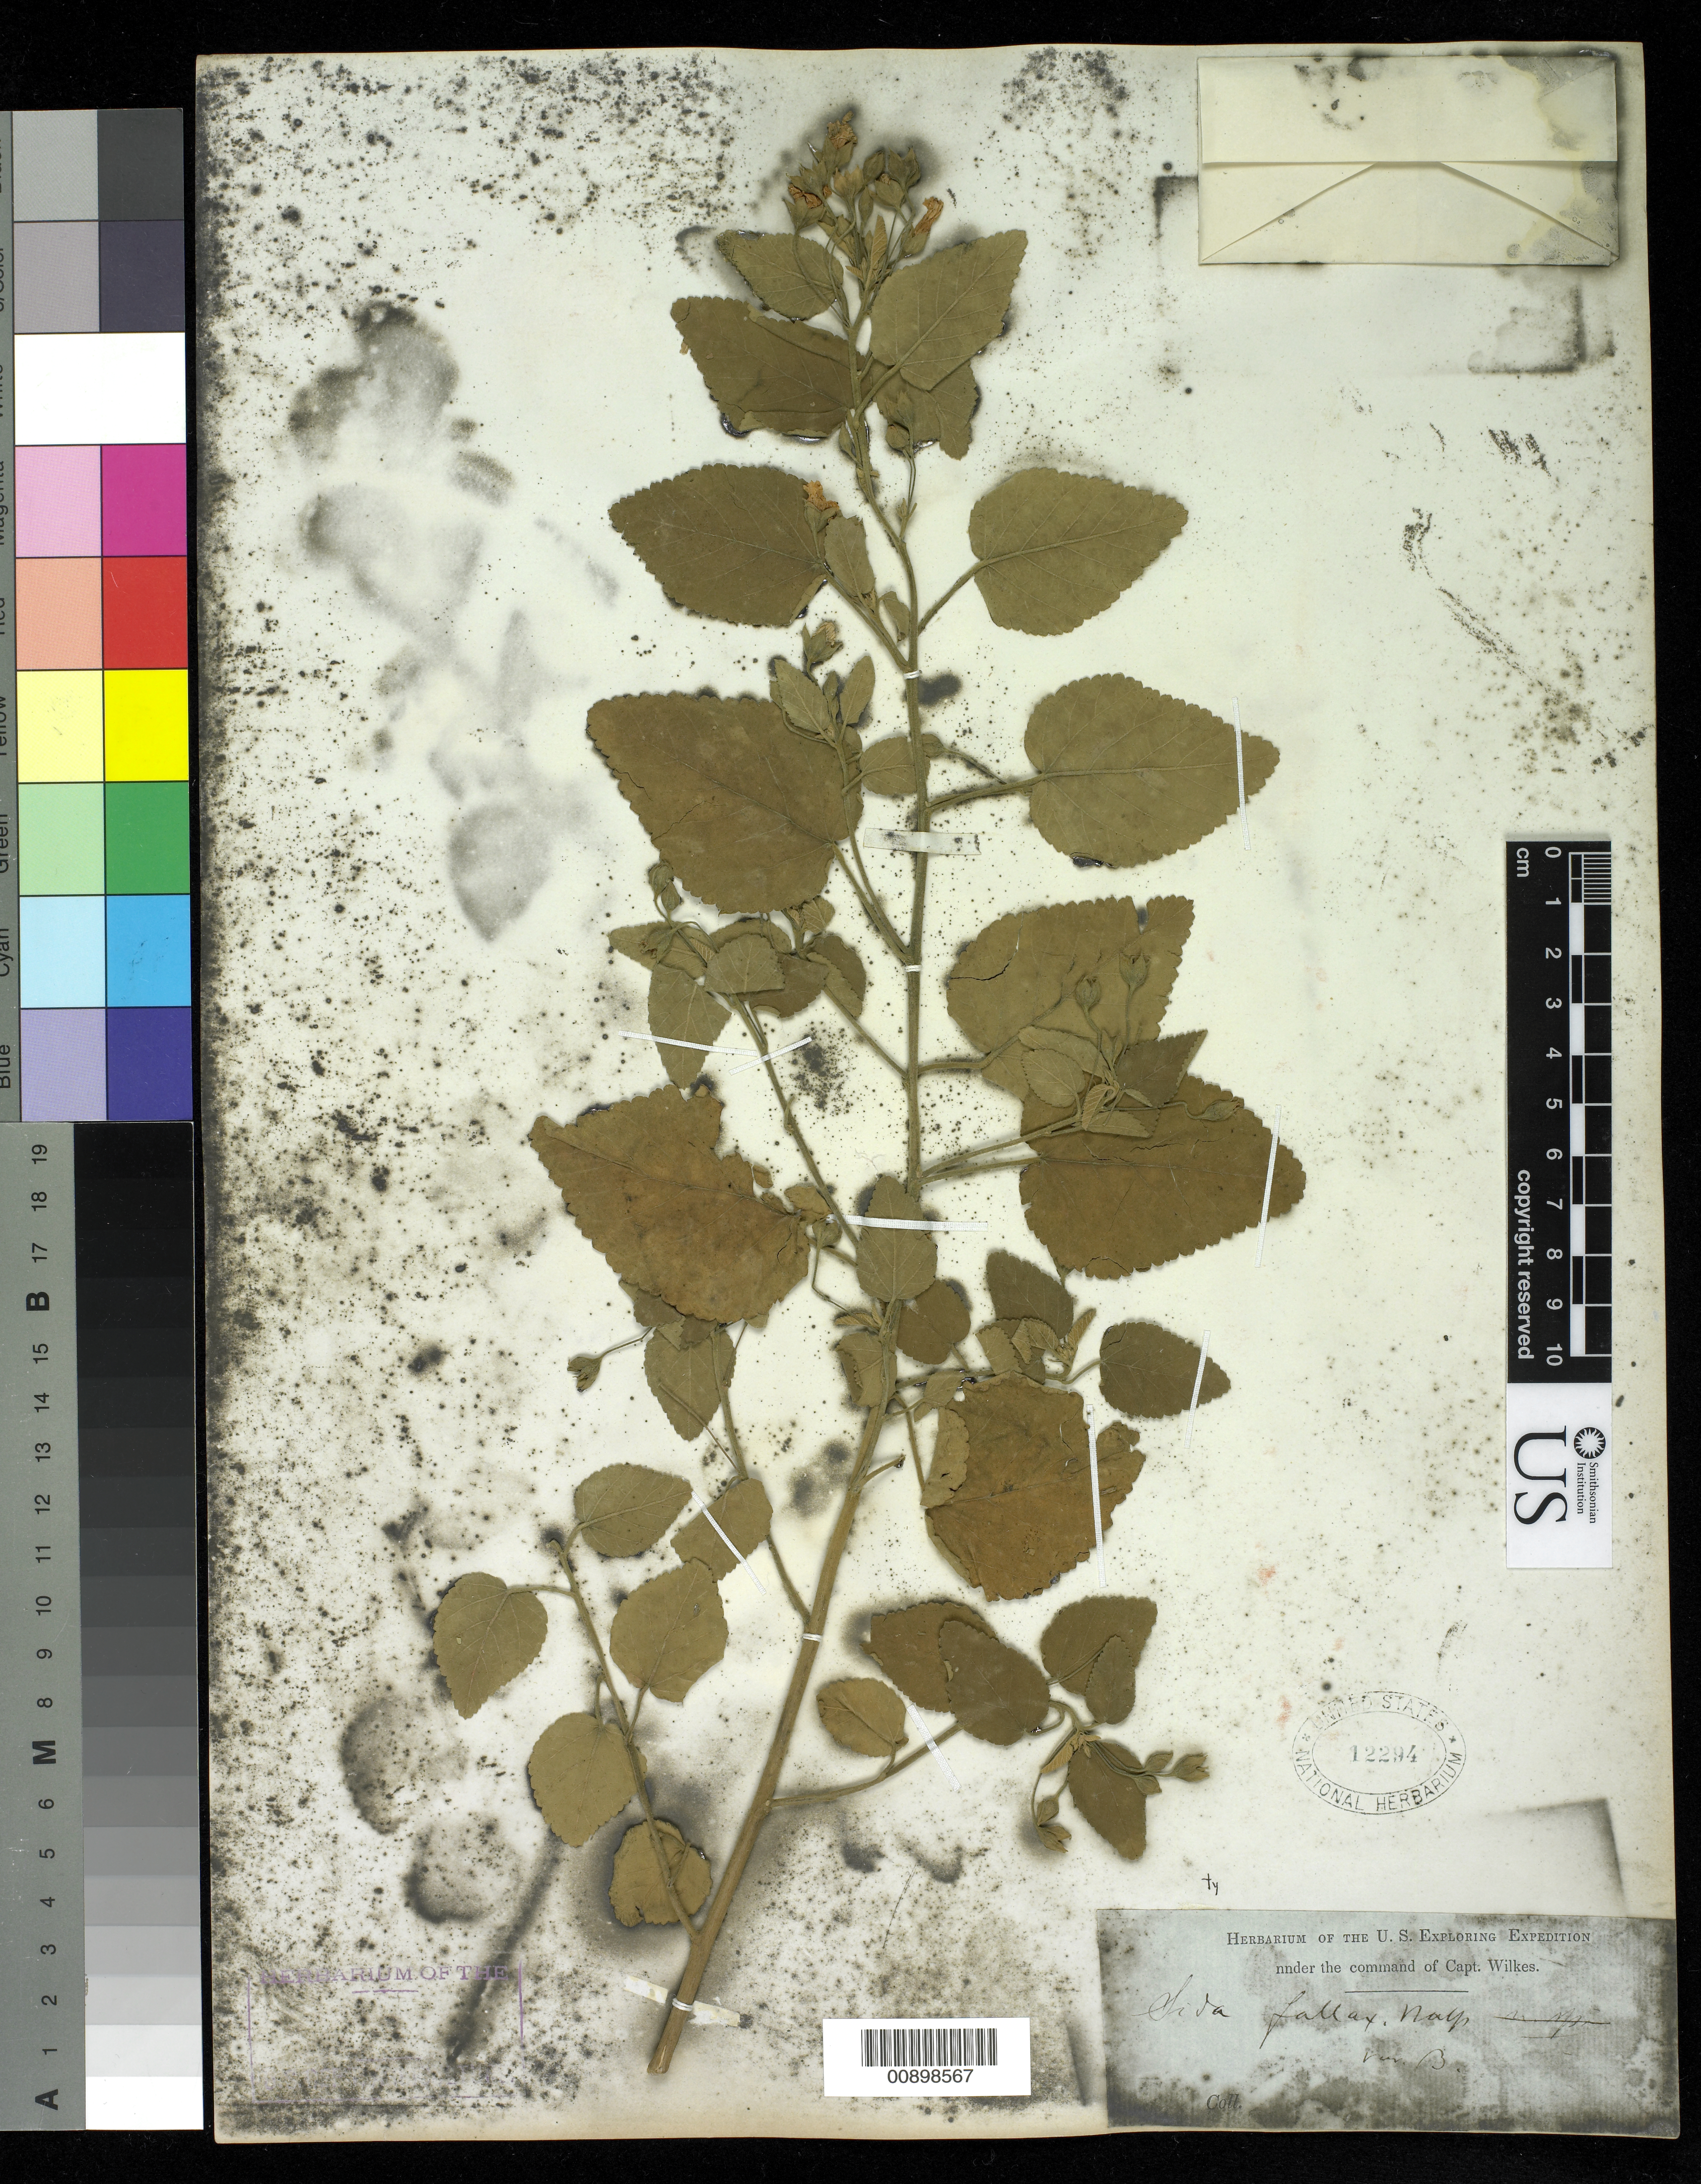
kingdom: Plantae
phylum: Tracheophyta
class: Magnoliopsida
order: Malvales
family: Malvaceae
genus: Sida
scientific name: Sida fallax Walp. var. ß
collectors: Wilkes Explor. Exped.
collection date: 1838/1842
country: United States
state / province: Hawaii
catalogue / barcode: US 12294